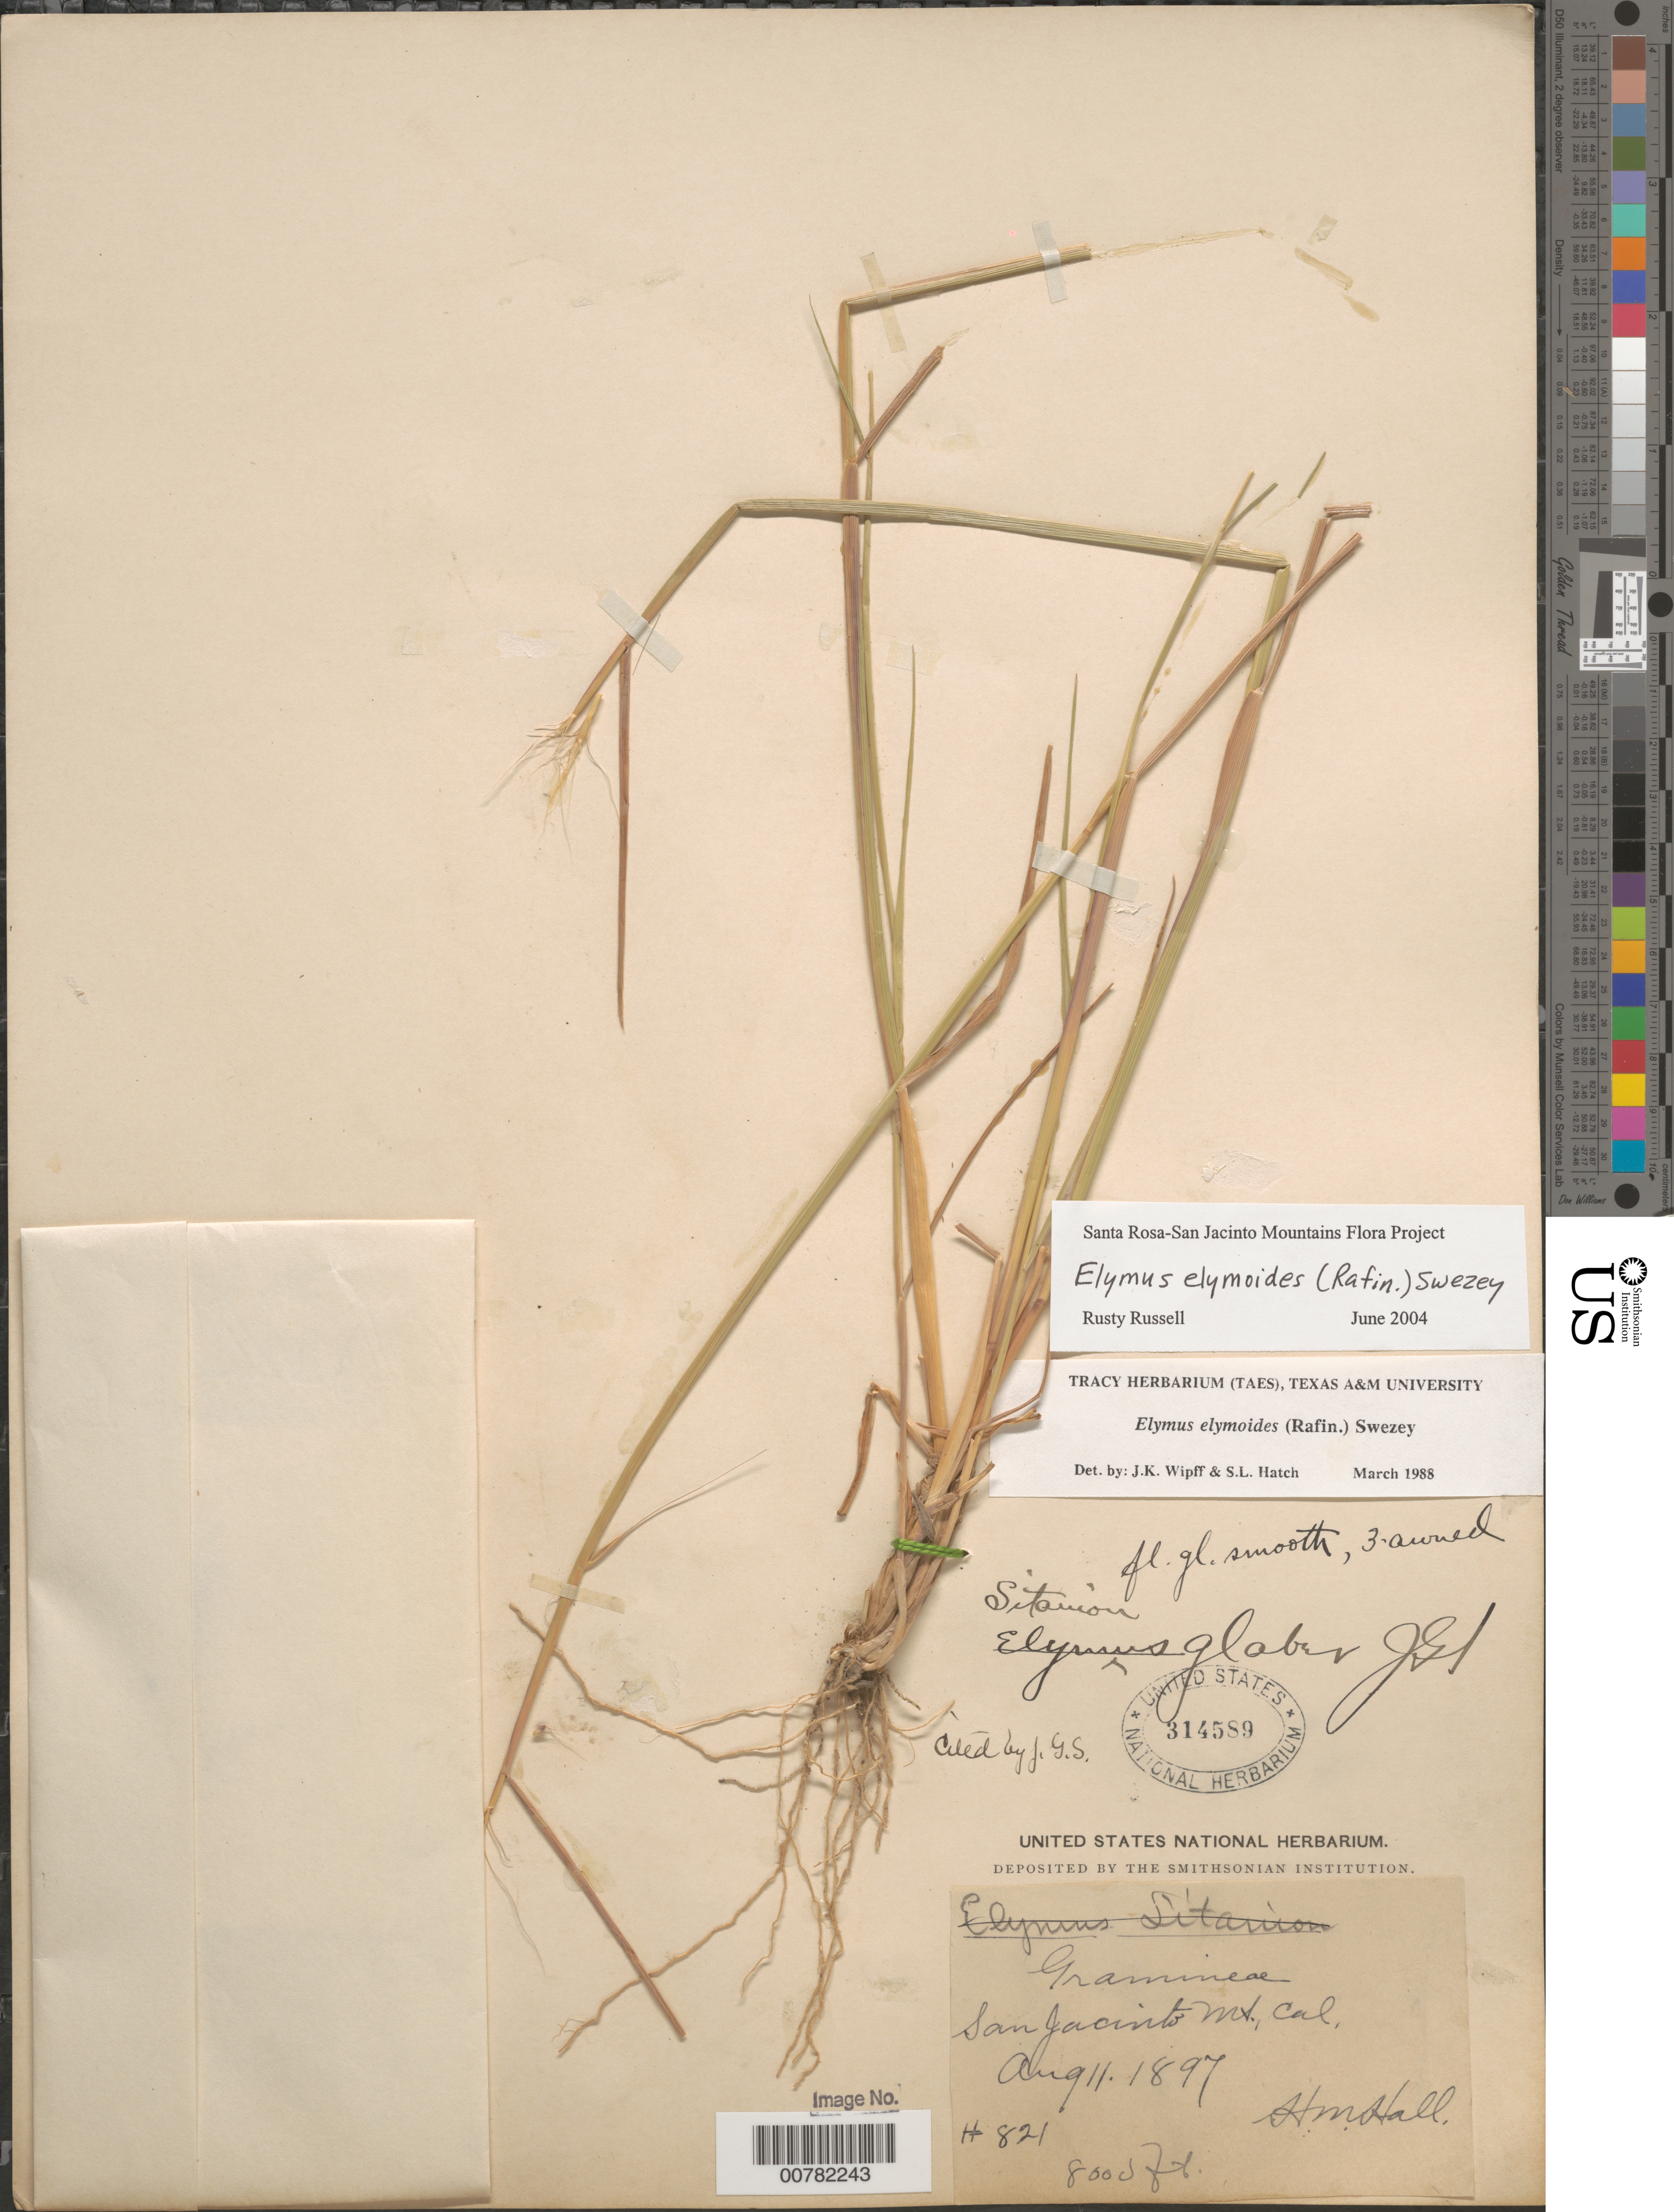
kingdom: Plantae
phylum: Tracheophyta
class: Liliopsida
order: Poales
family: Poaceae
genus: Elymus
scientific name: Elymus elymoides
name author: (Raf.) Swezey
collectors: H. M. Hall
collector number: H821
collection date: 1897-08-11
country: United States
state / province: California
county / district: Riverside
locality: San Jacinto Mt.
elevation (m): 2438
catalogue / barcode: US 314589